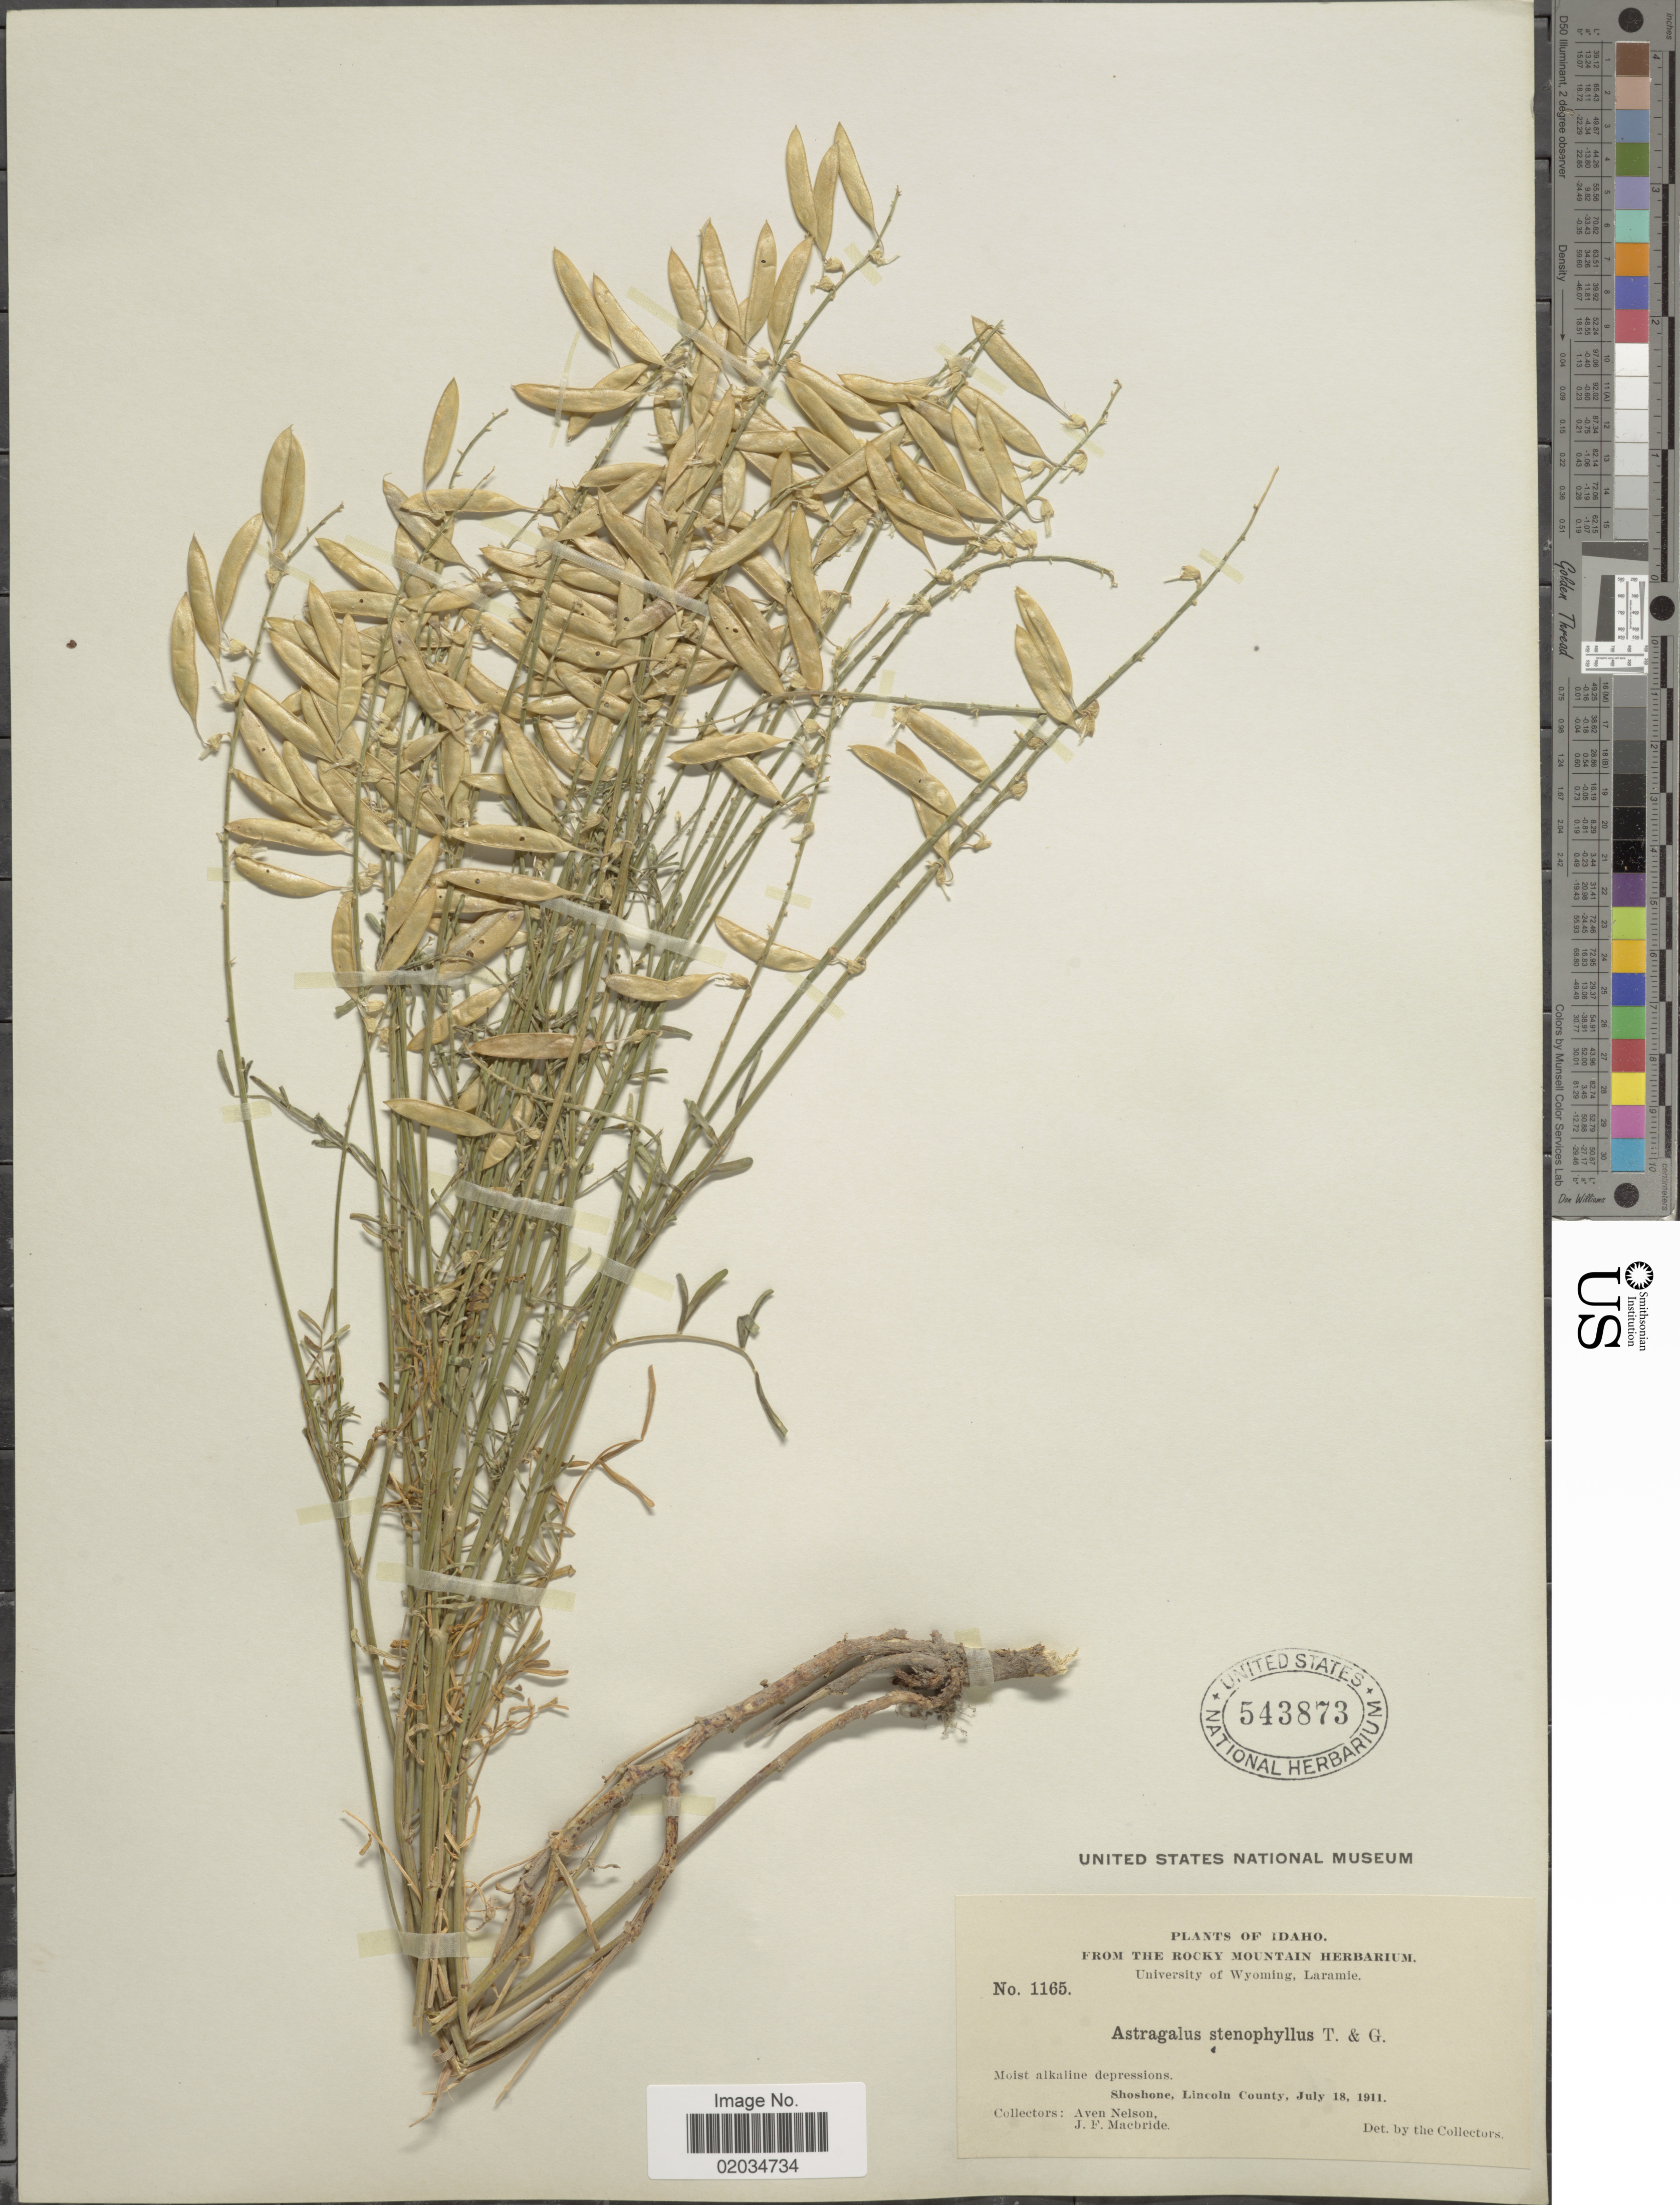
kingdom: Plantae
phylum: Tracheophyta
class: Magnoliopsida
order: Fabales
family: Fabaceae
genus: Astragalus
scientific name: Astragalus stenophyllus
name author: Torr. & A. Gray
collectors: A. Nelson & J. F. Macbride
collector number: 1165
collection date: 1911-07-18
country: United States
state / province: Idaho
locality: Shoshone, Lincoln County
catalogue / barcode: US 543873